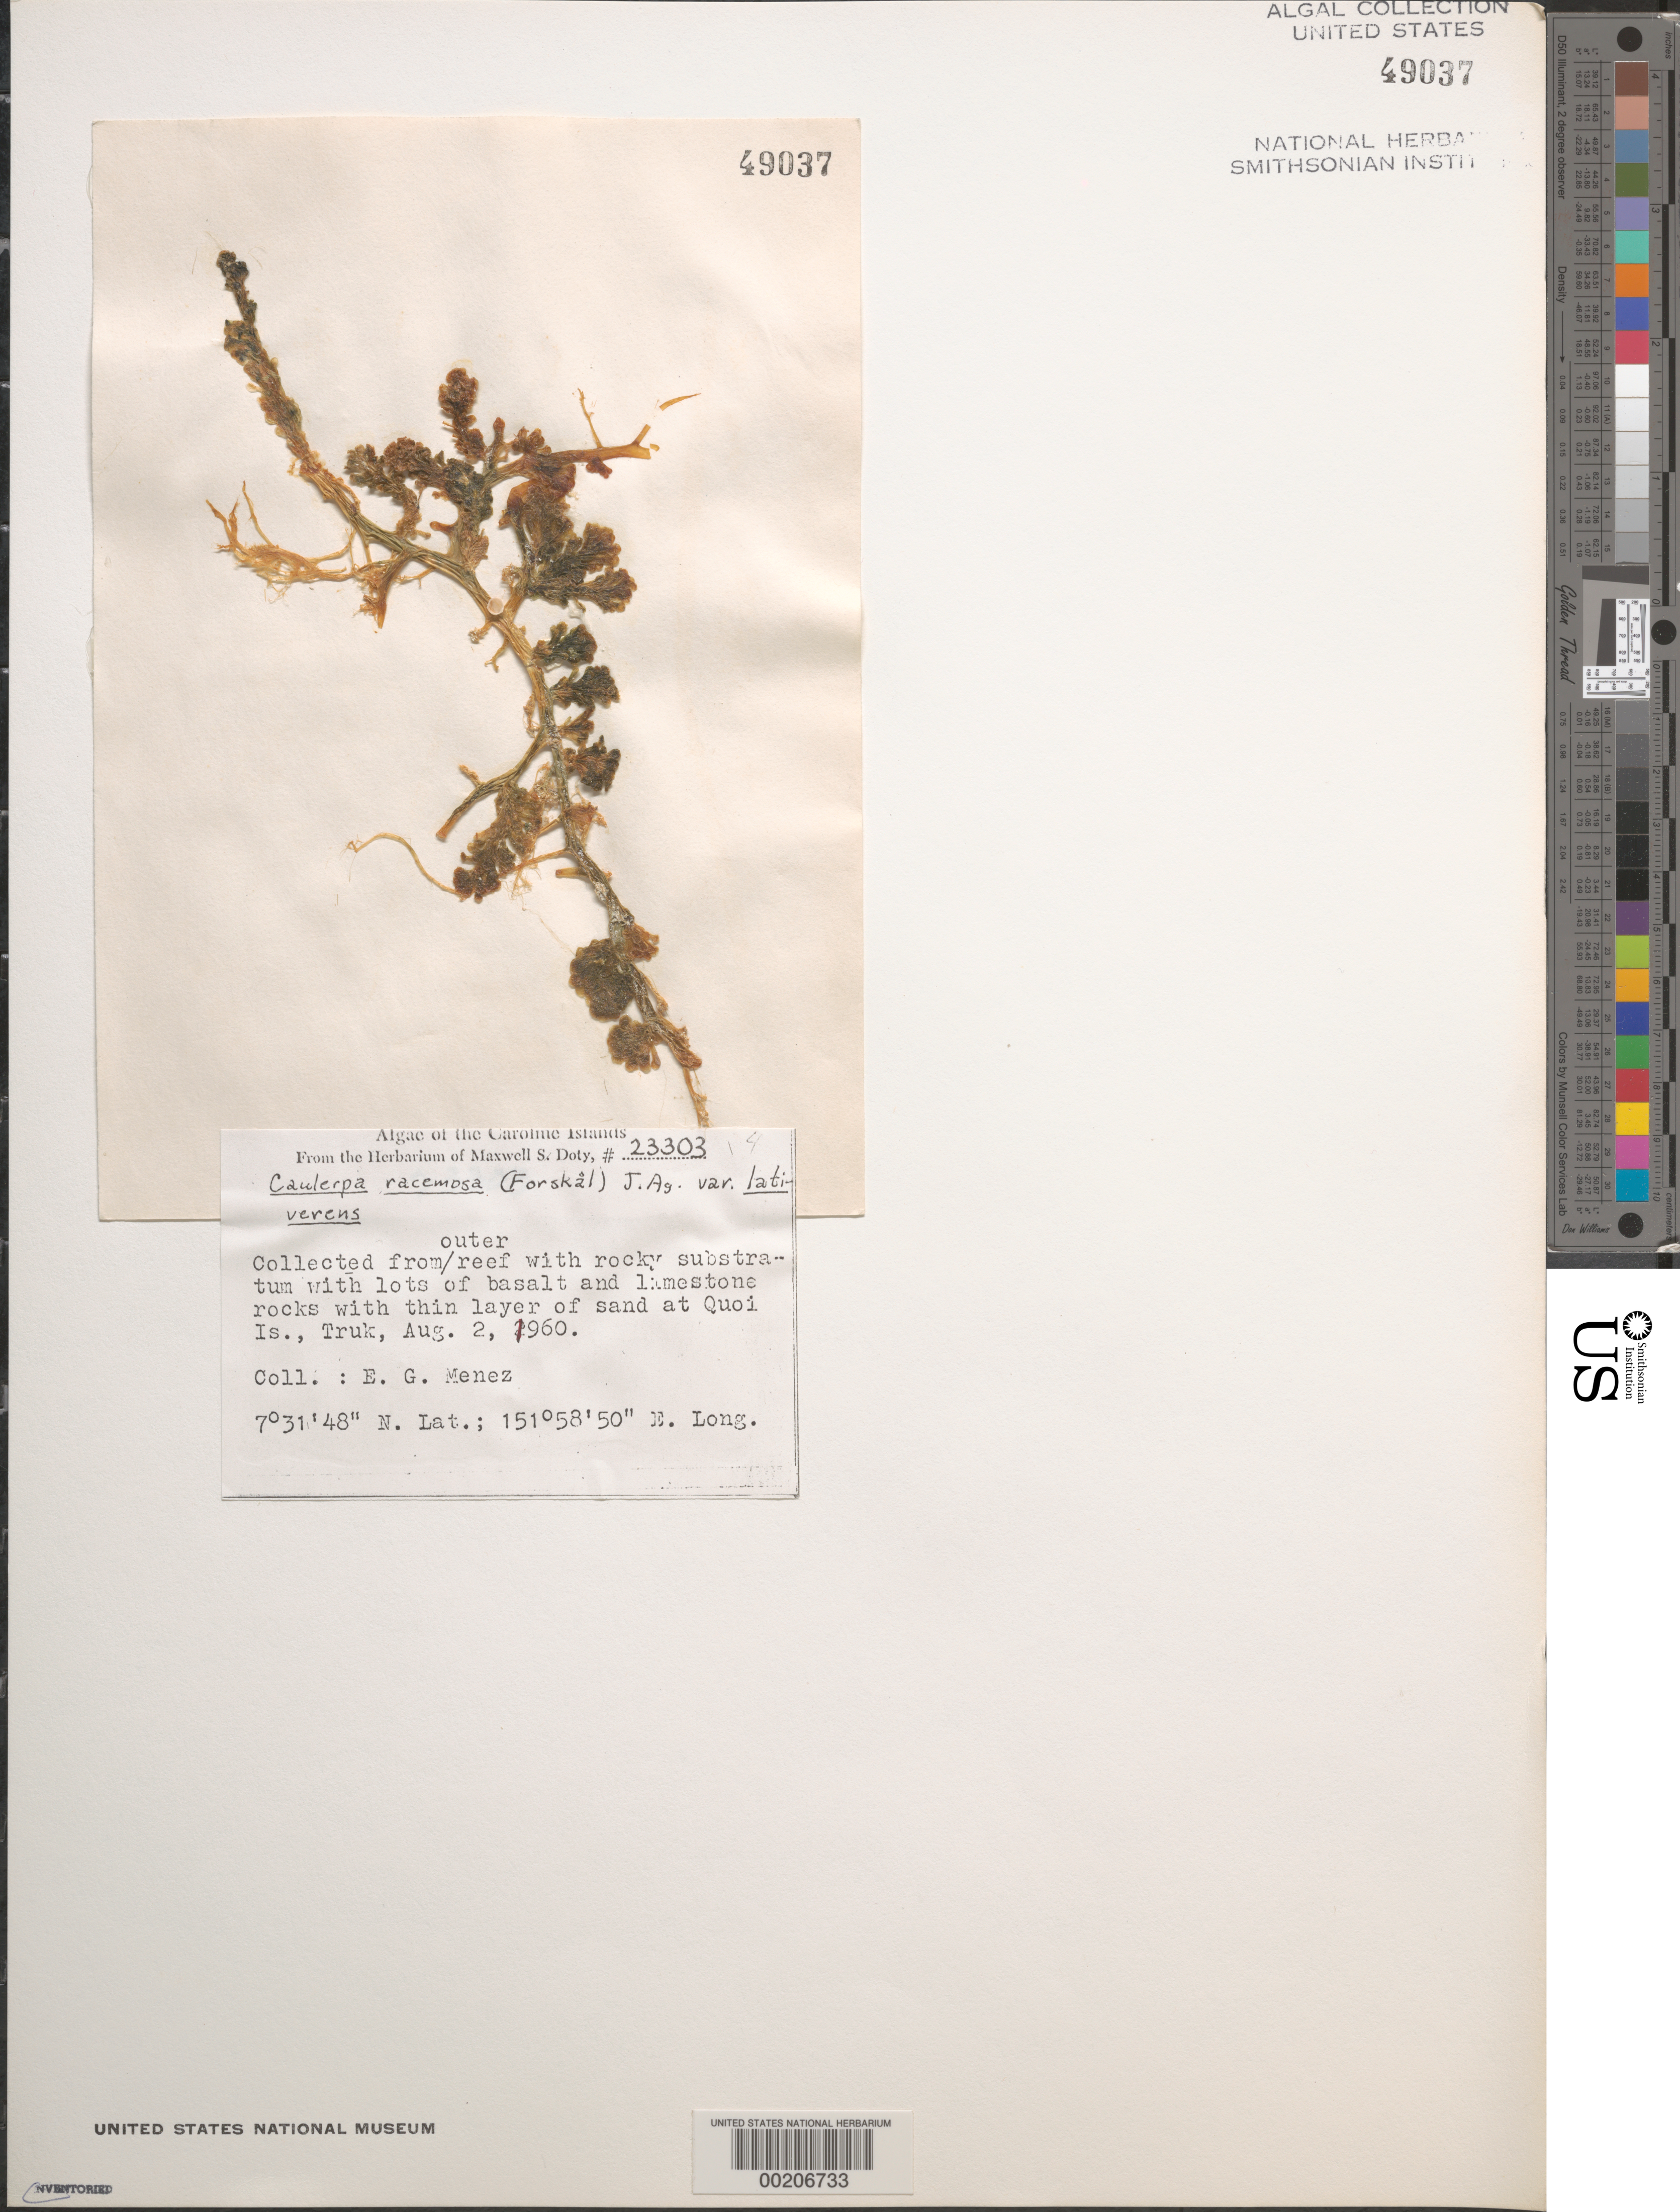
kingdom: Plantae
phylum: Chlorophyta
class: Ulvophyceae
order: Bryopsidales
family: Caulerpaceae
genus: Caulerpa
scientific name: Caulerpa racemosa var. laetevirens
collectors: Meñez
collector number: MSD 23303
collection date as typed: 02 Aug 1960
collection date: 1960-08-02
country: Micronesia, Federated States of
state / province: Truk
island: Truk (Chuuk) Is.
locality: Quoi Islet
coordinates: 7 31' 48" N, 151 58' 50" E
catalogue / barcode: US 49037